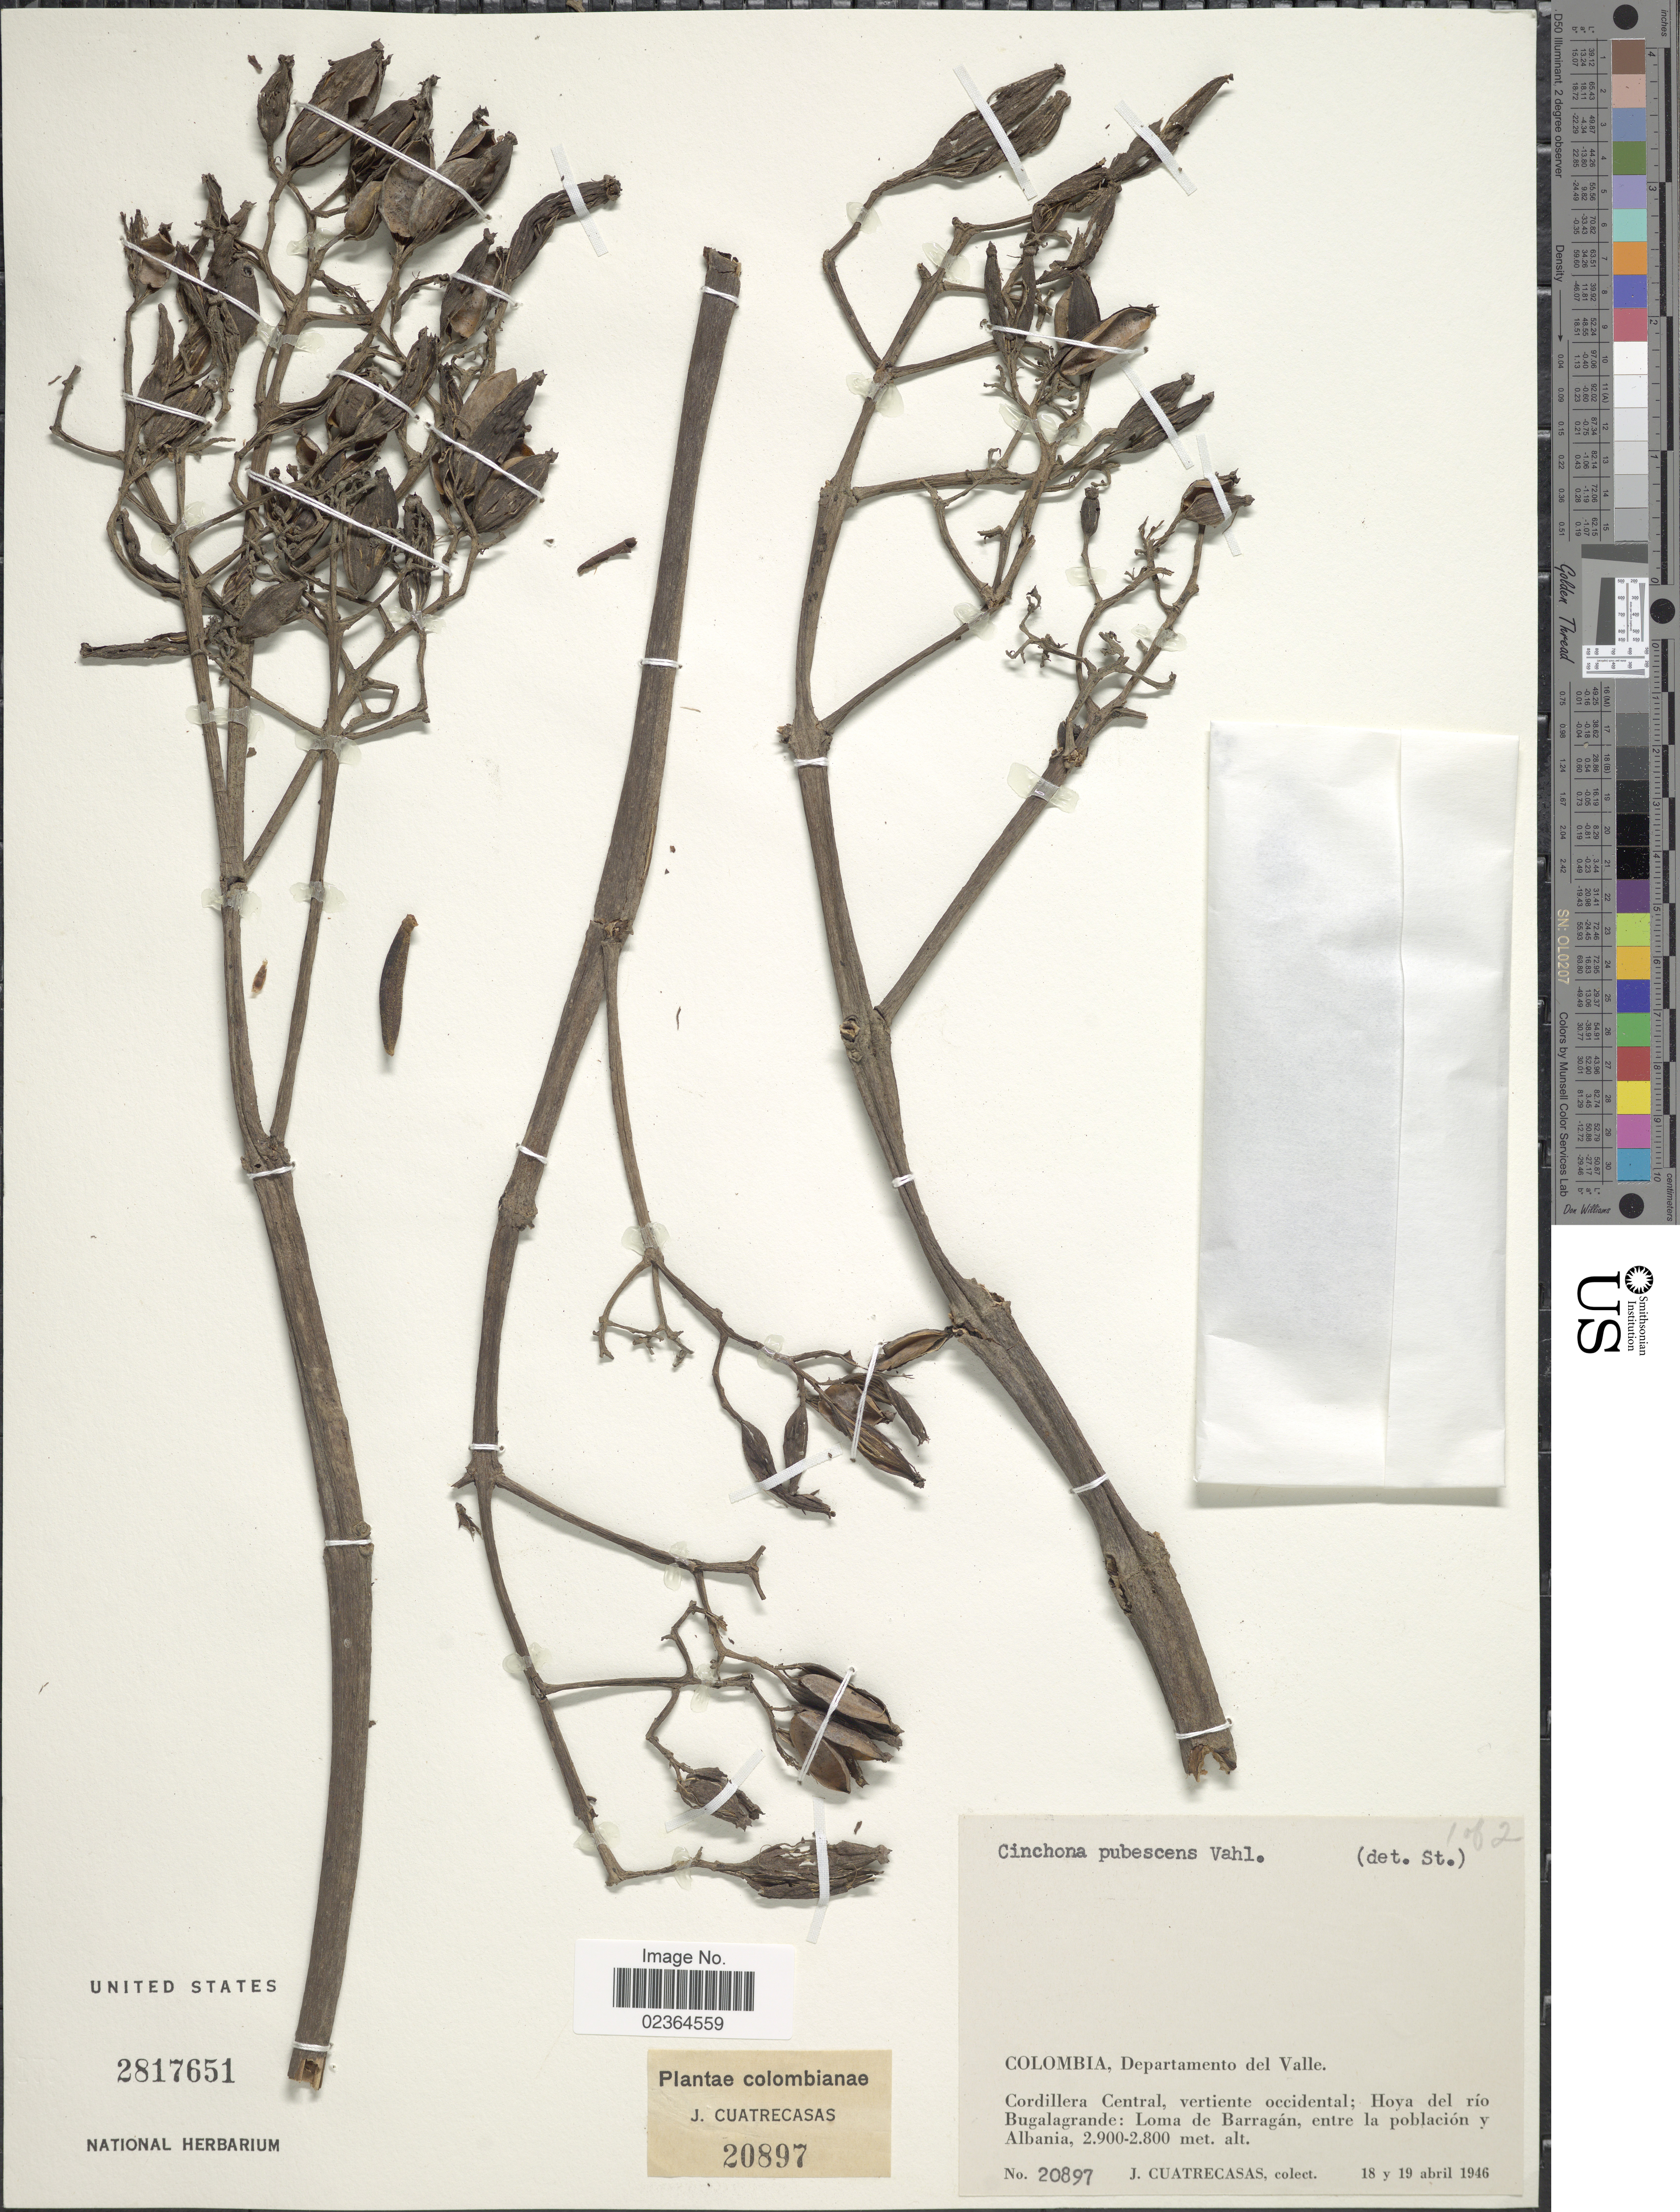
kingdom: Plantae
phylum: Tracheophyta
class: Magnoliopsida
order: Gentianales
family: Rubiaceae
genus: Cinchona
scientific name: Cinchona pubescens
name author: Vahl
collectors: J. Cuatrecasas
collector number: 20897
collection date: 1946-04-18/1946-04-19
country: Colombia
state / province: Valle del Cauca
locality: Departamento del Valle. Cordillera Central, vertiente occidental; Hoya del río Bugalagrande: Loma de Barragán, entre la población y Albania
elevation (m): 2800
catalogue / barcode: US 2817651